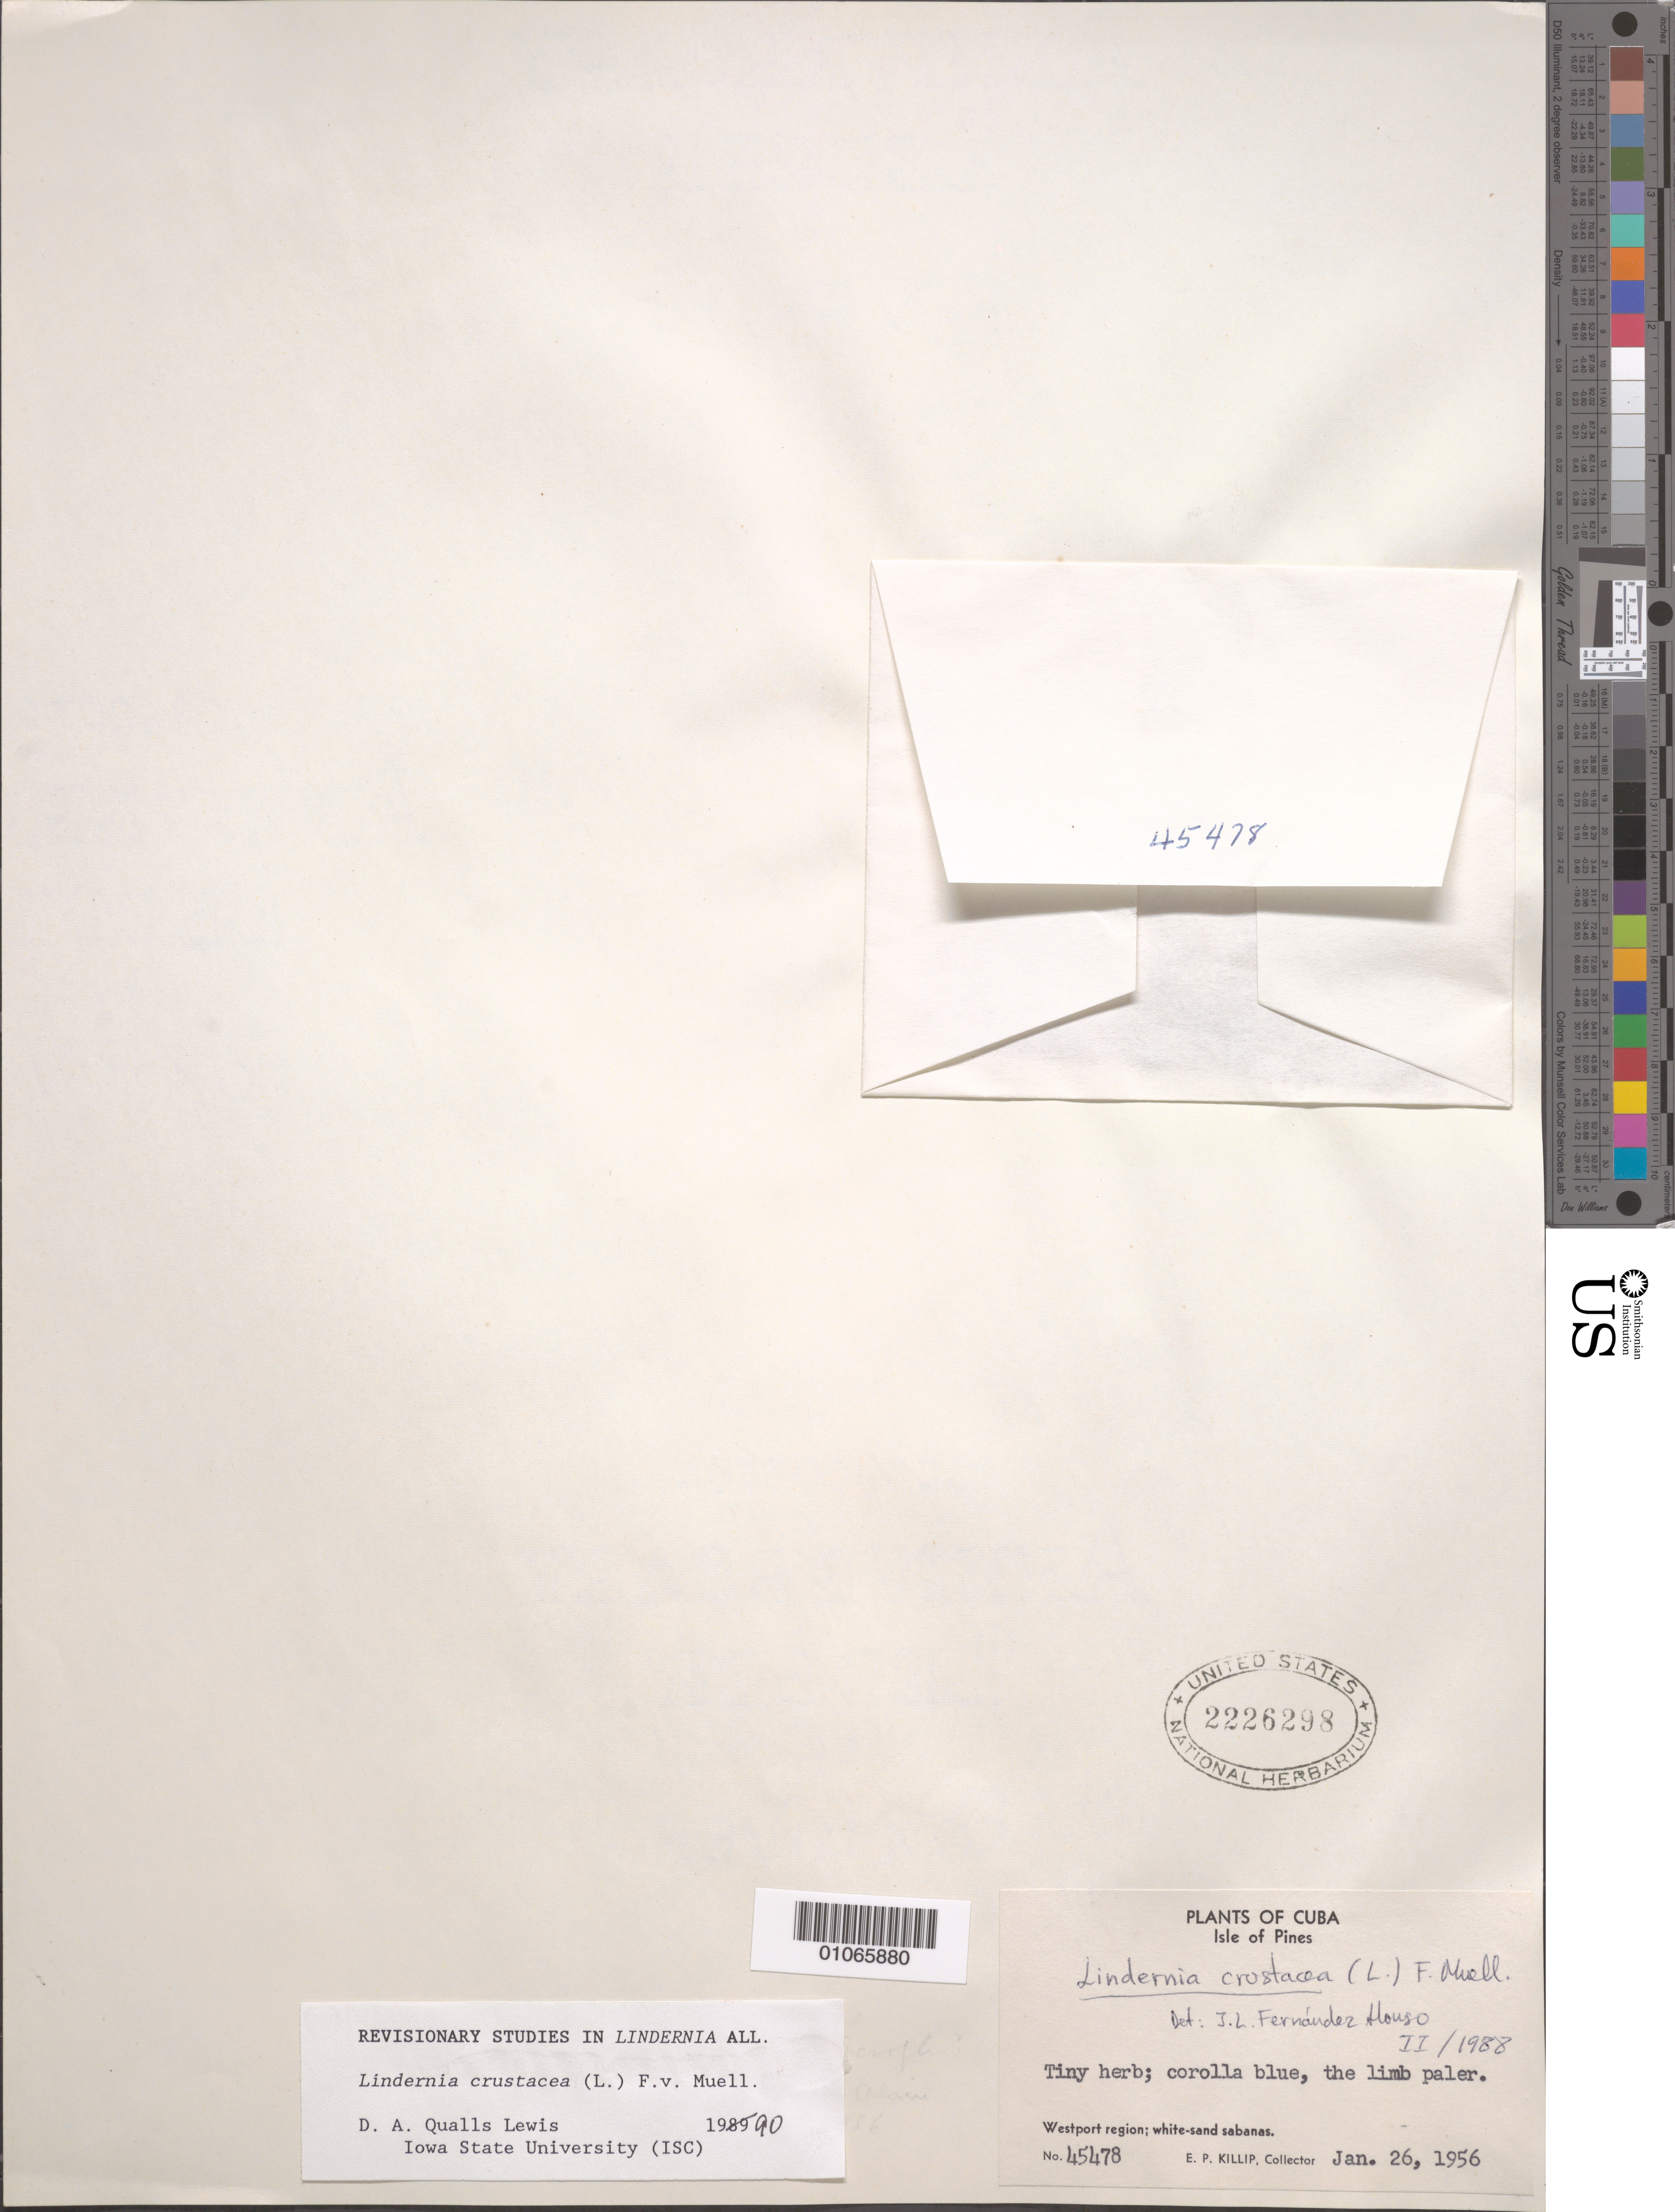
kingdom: Plantae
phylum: Tracheophyta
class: Magnoliopsida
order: Lamiales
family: Linderniaceae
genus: Lindernia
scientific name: Lindernia crustacea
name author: (L.) F. Muell.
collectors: E. P. Killip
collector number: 45478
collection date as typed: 26 Jan 1956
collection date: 1956-01-26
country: Cuba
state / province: Isla de La Juventud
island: Isla de la Juventud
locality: Westport region, white sand savannas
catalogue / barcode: US 2226298